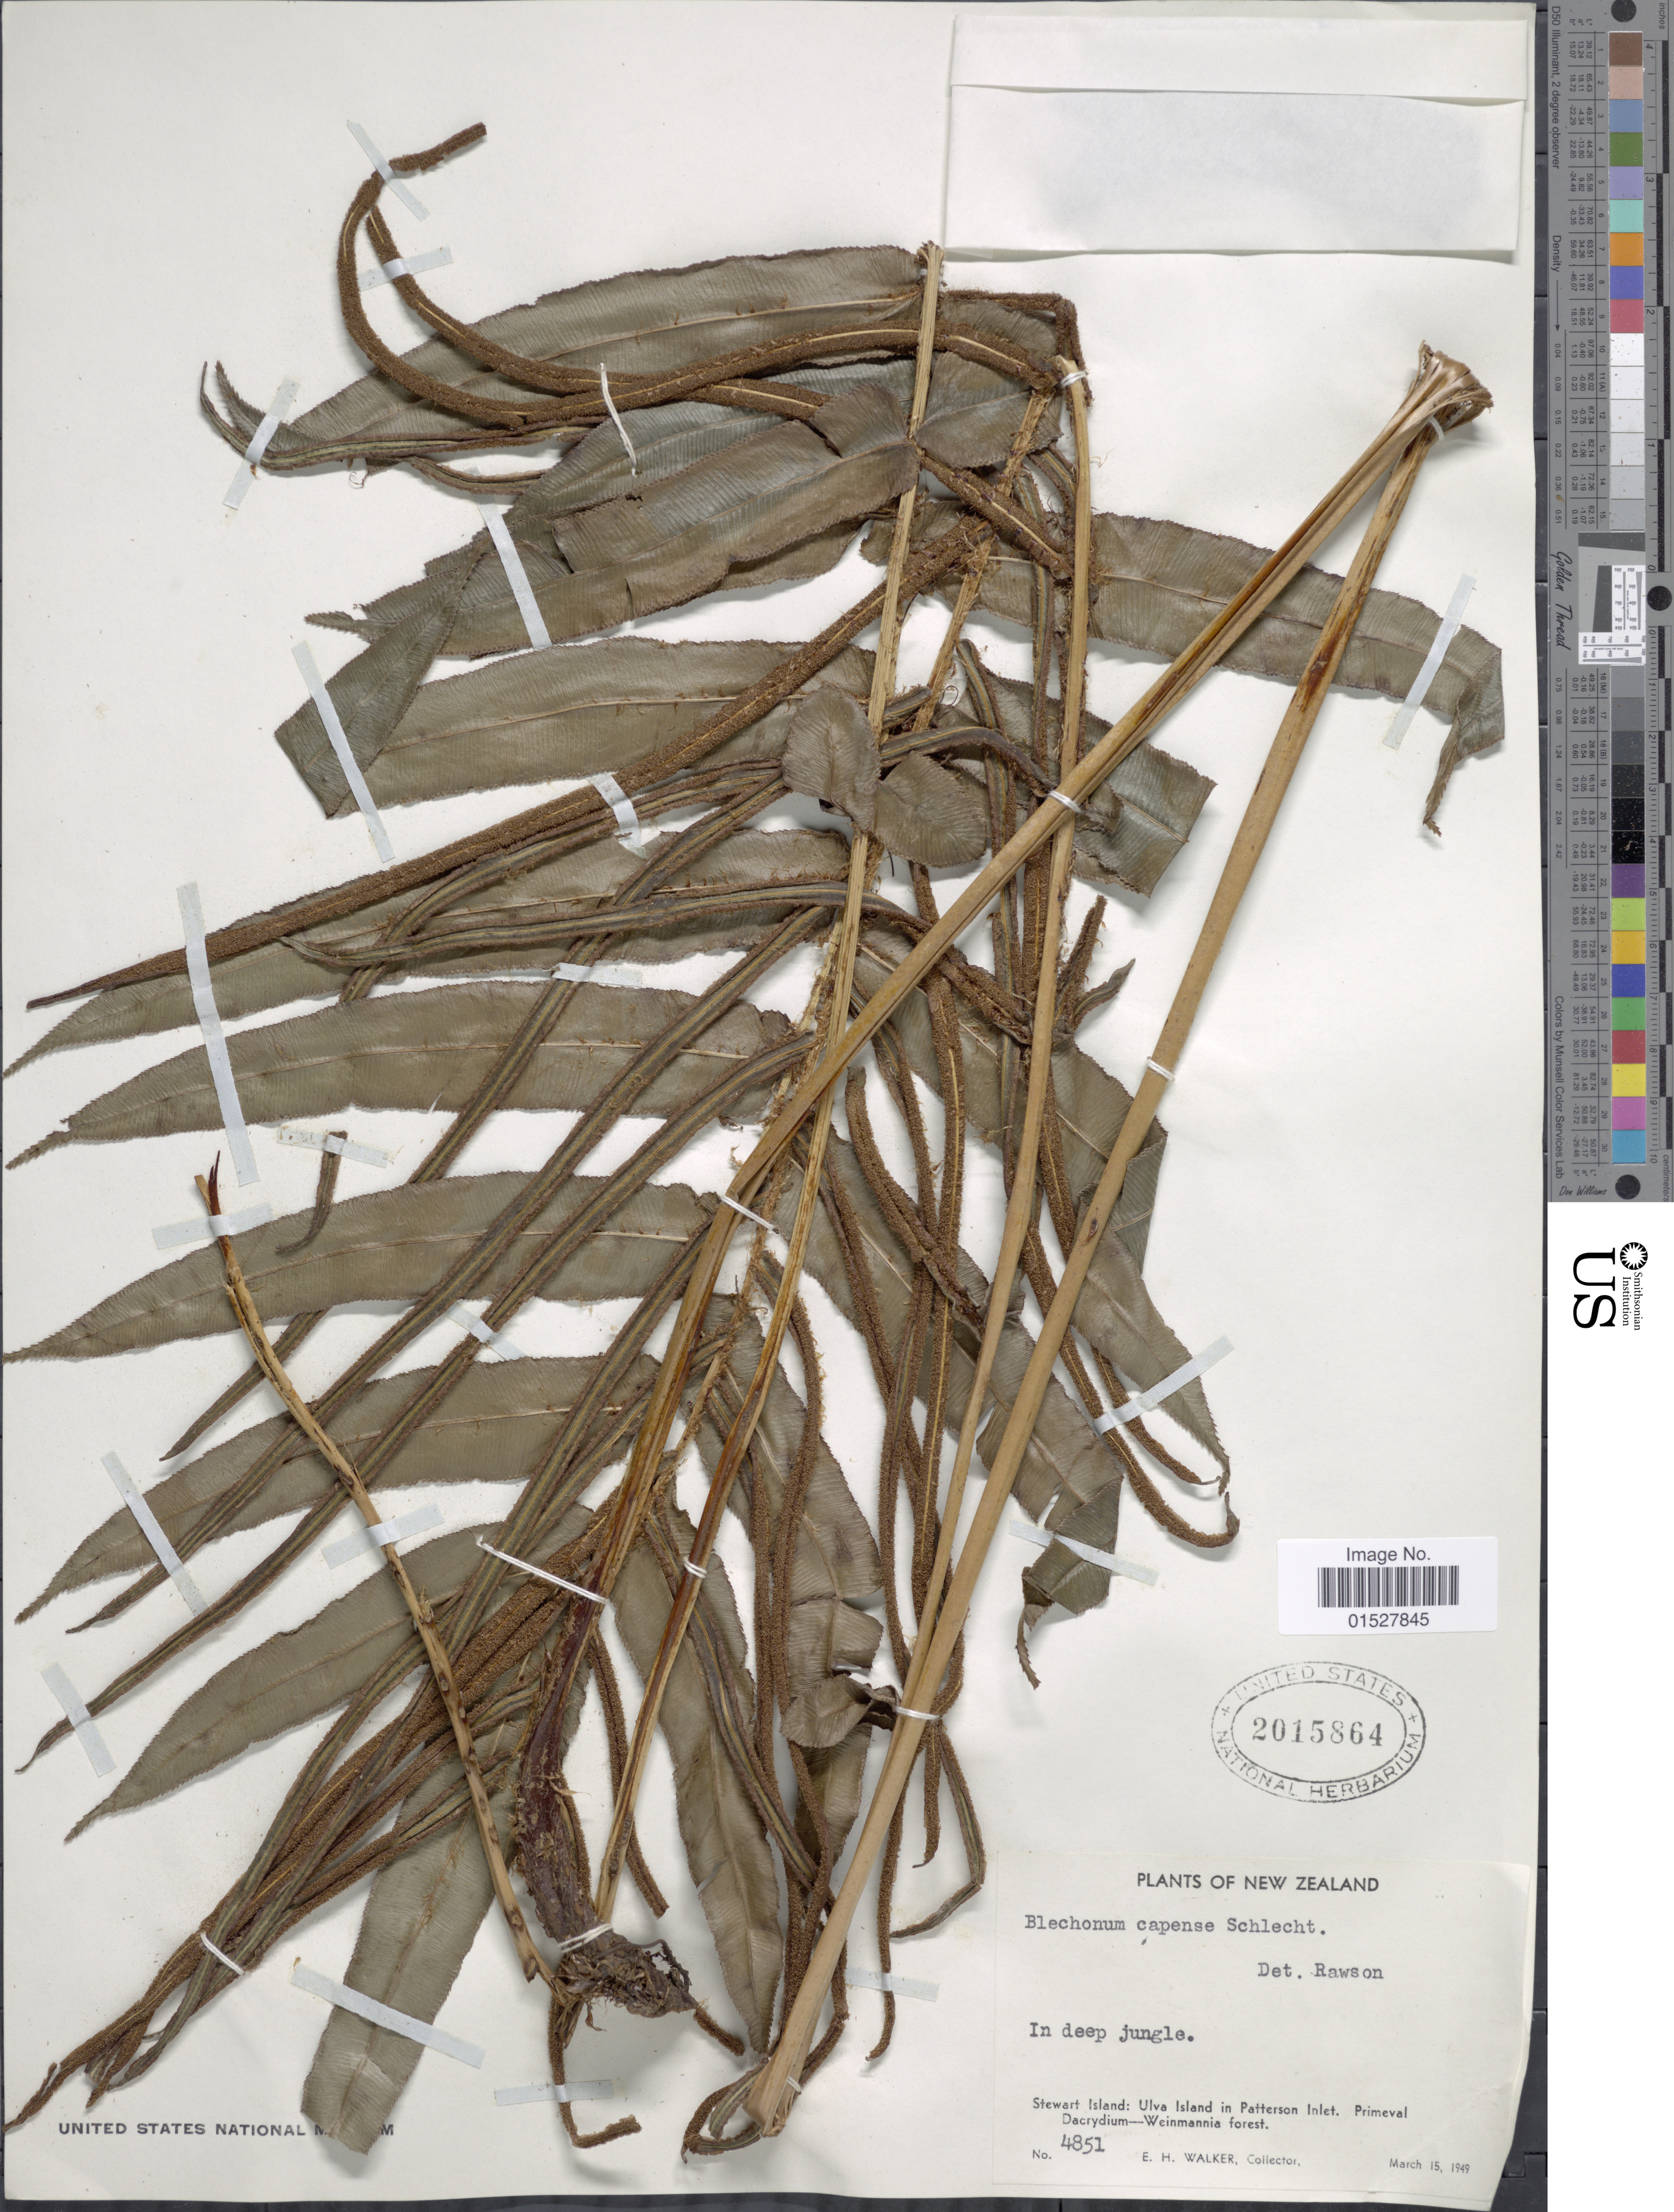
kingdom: Plantae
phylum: Tracheophyta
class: Polypodiopsida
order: Polypodiales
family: Blechnaceae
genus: Blechnum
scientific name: Blechnum capense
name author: (L.) Schltdl.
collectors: E. H. Walker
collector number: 4851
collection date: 1949-03-15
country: New Zealand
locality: Stewart Island: Ulva Island in Patterson Inlet, Primeval Dacrydium-Weinmannia forest.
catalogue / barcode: US 2015864